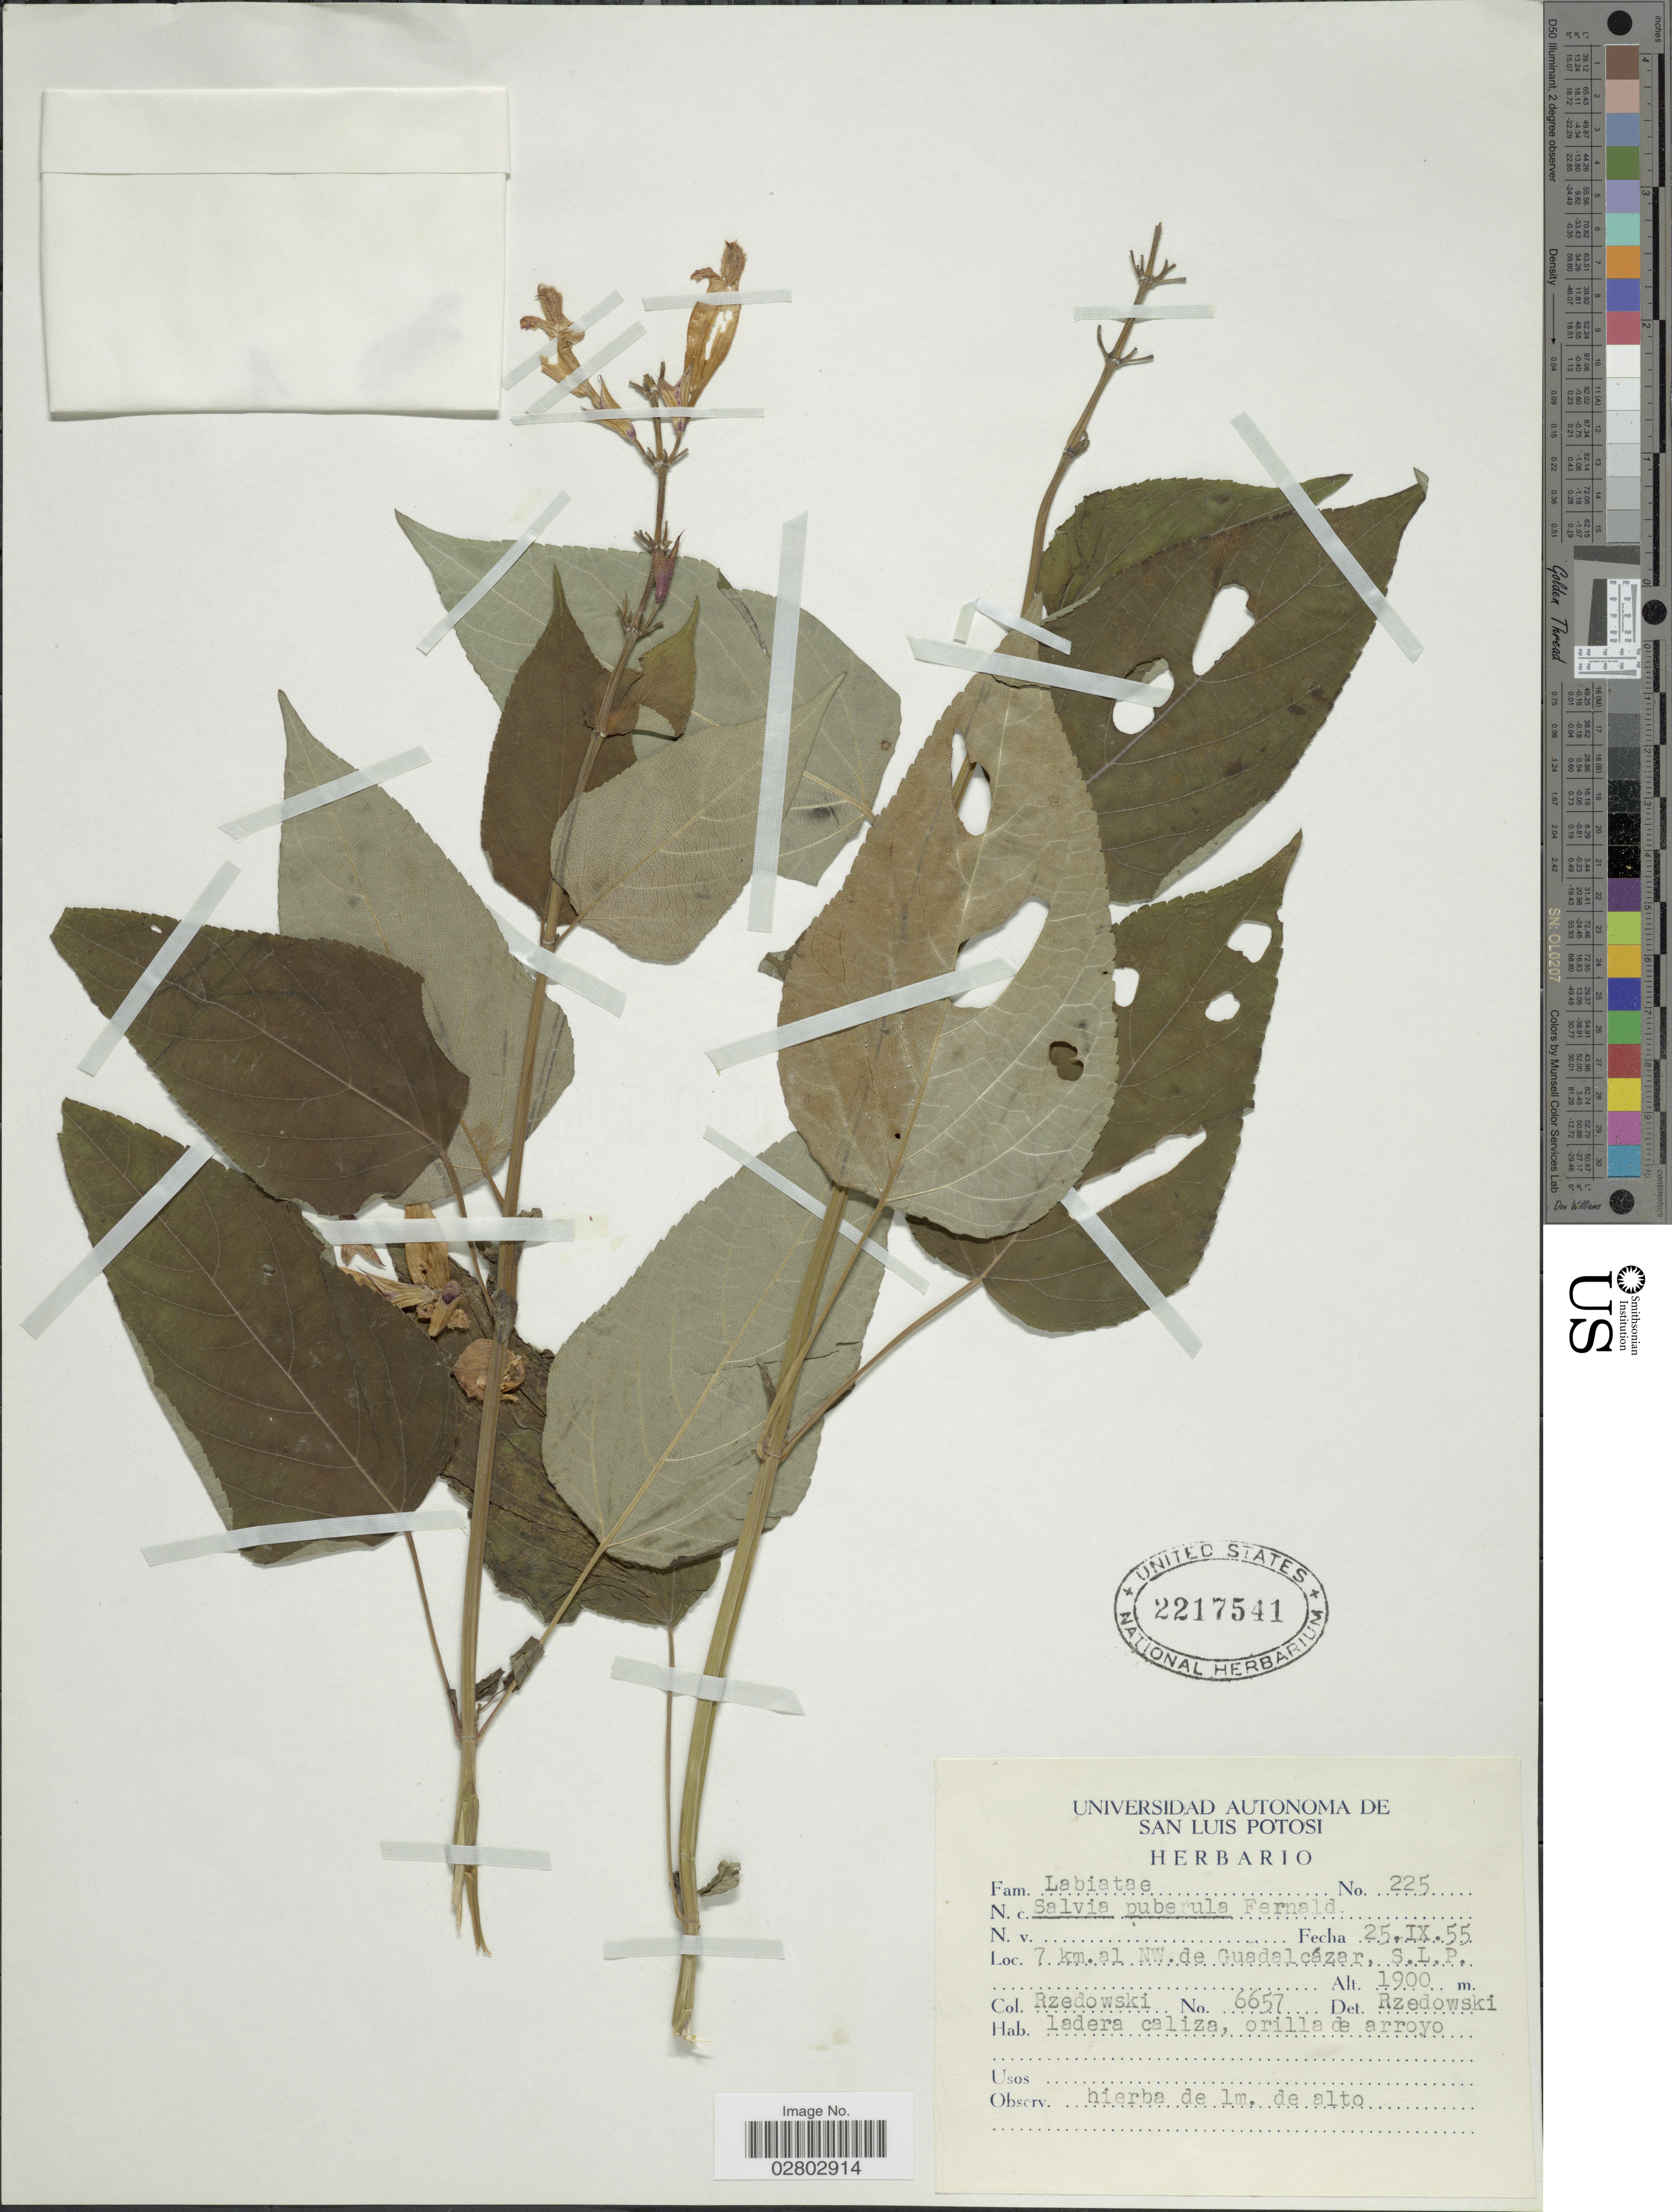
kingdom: Plantae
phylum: Tracheophyta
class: Magnoliopsida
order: Lamiales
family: Lamiaceae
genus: Salvia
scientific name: Salvia puberula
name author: Fernald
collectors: Rzedowski, --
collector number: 6657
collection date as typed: Transcribed d/m/y: 25/9/55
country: Mexico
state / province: San Luis Potosí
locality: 7 km al NW. de Guadalcázar, S.L.P.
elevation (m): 1900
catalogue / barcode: US 2217541